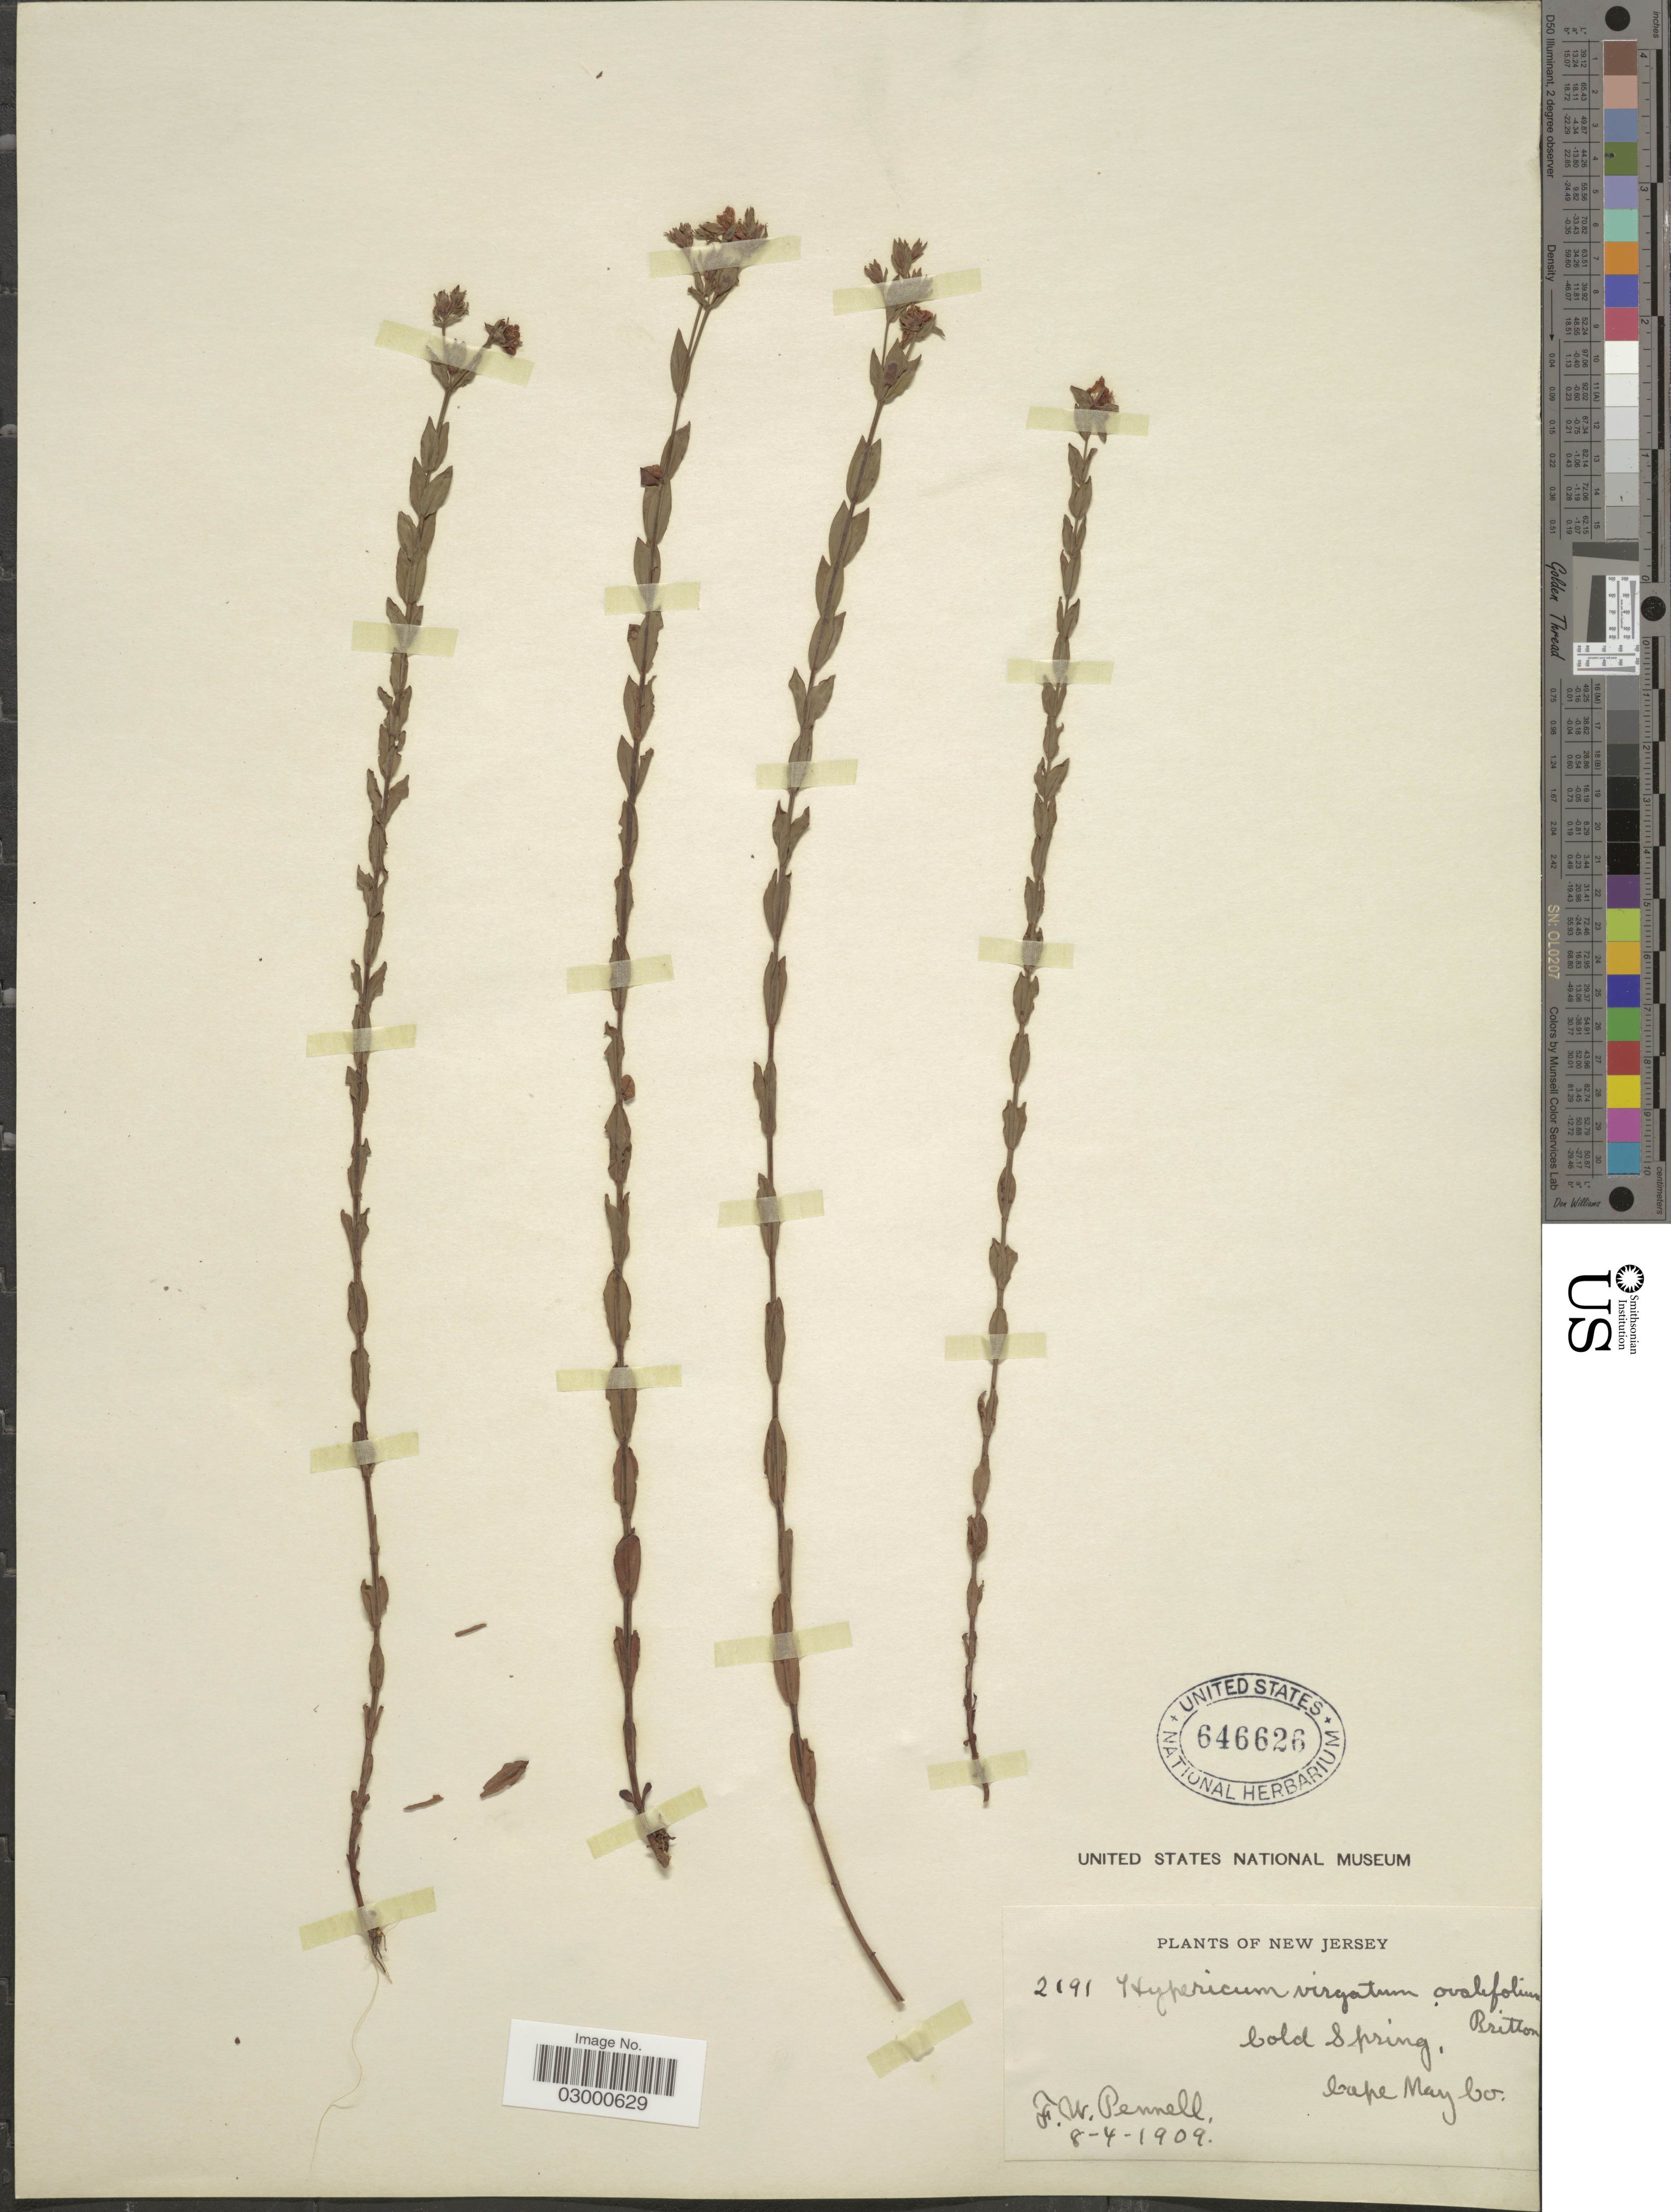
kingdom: Plantae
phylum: Tracheophyta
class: Magnoliopsida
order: Malpighiales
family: Hypericaceae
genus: Hypericum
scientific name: Hypericum denticulatum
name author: Walter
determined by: Strong, M. T., (US), Smithsonian Institution - National Museum of Natural History (UNITED STATES)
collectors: F. W. Pennell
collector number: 2191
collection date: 1909-08-04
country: United States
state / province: New Jersey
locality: Cold Spring.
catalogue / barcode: US 646626